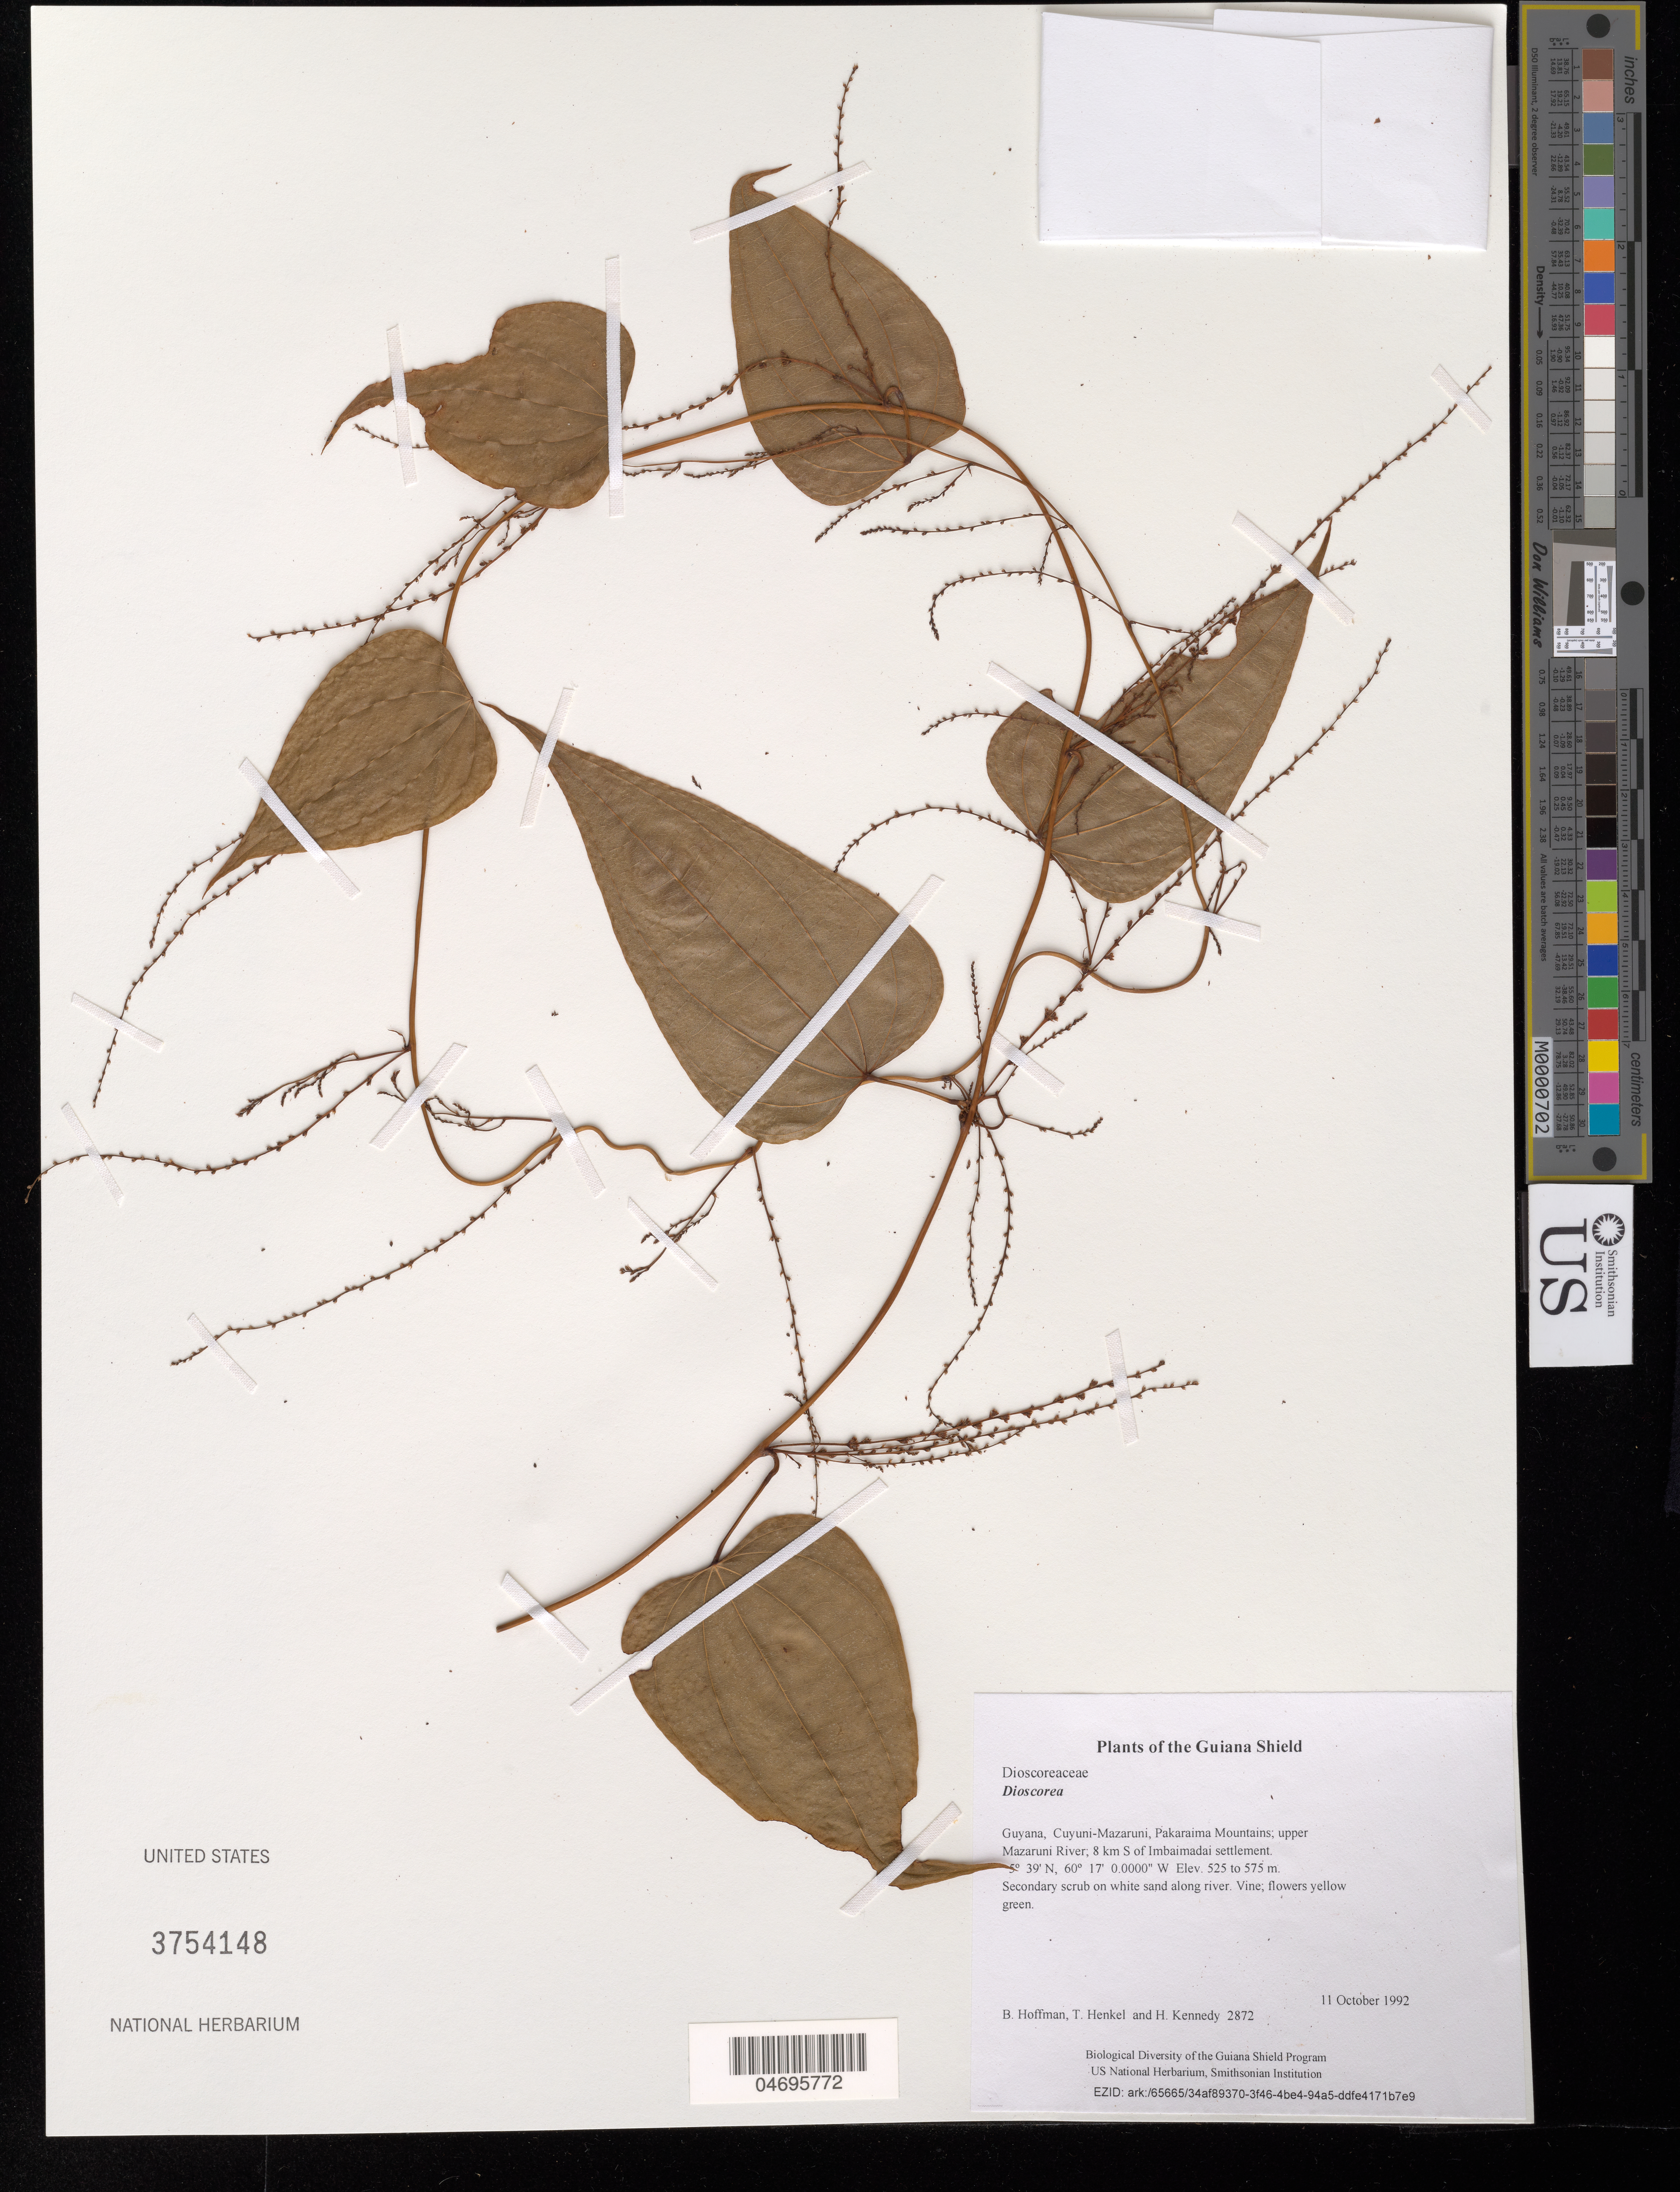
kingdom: Plantae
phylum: Tracheophyta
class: Liliopsida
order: Dioscoreales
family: Dioscoreaceae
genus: Dioscorea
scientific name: Dioscorea sp.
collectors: B. Hoffman, T. Henkel & H. Kennedy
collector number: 2872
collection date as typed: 11 October 1992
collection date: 1992-10-11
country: Guyana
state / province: Cuyuni-Mazaruni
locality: Pakaraima Mountains; upper Mazaruni River; 8 km S of Imbaimadai settlement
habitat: Secondary scrub on white sand along river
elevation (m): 525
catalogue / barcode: US 3754148